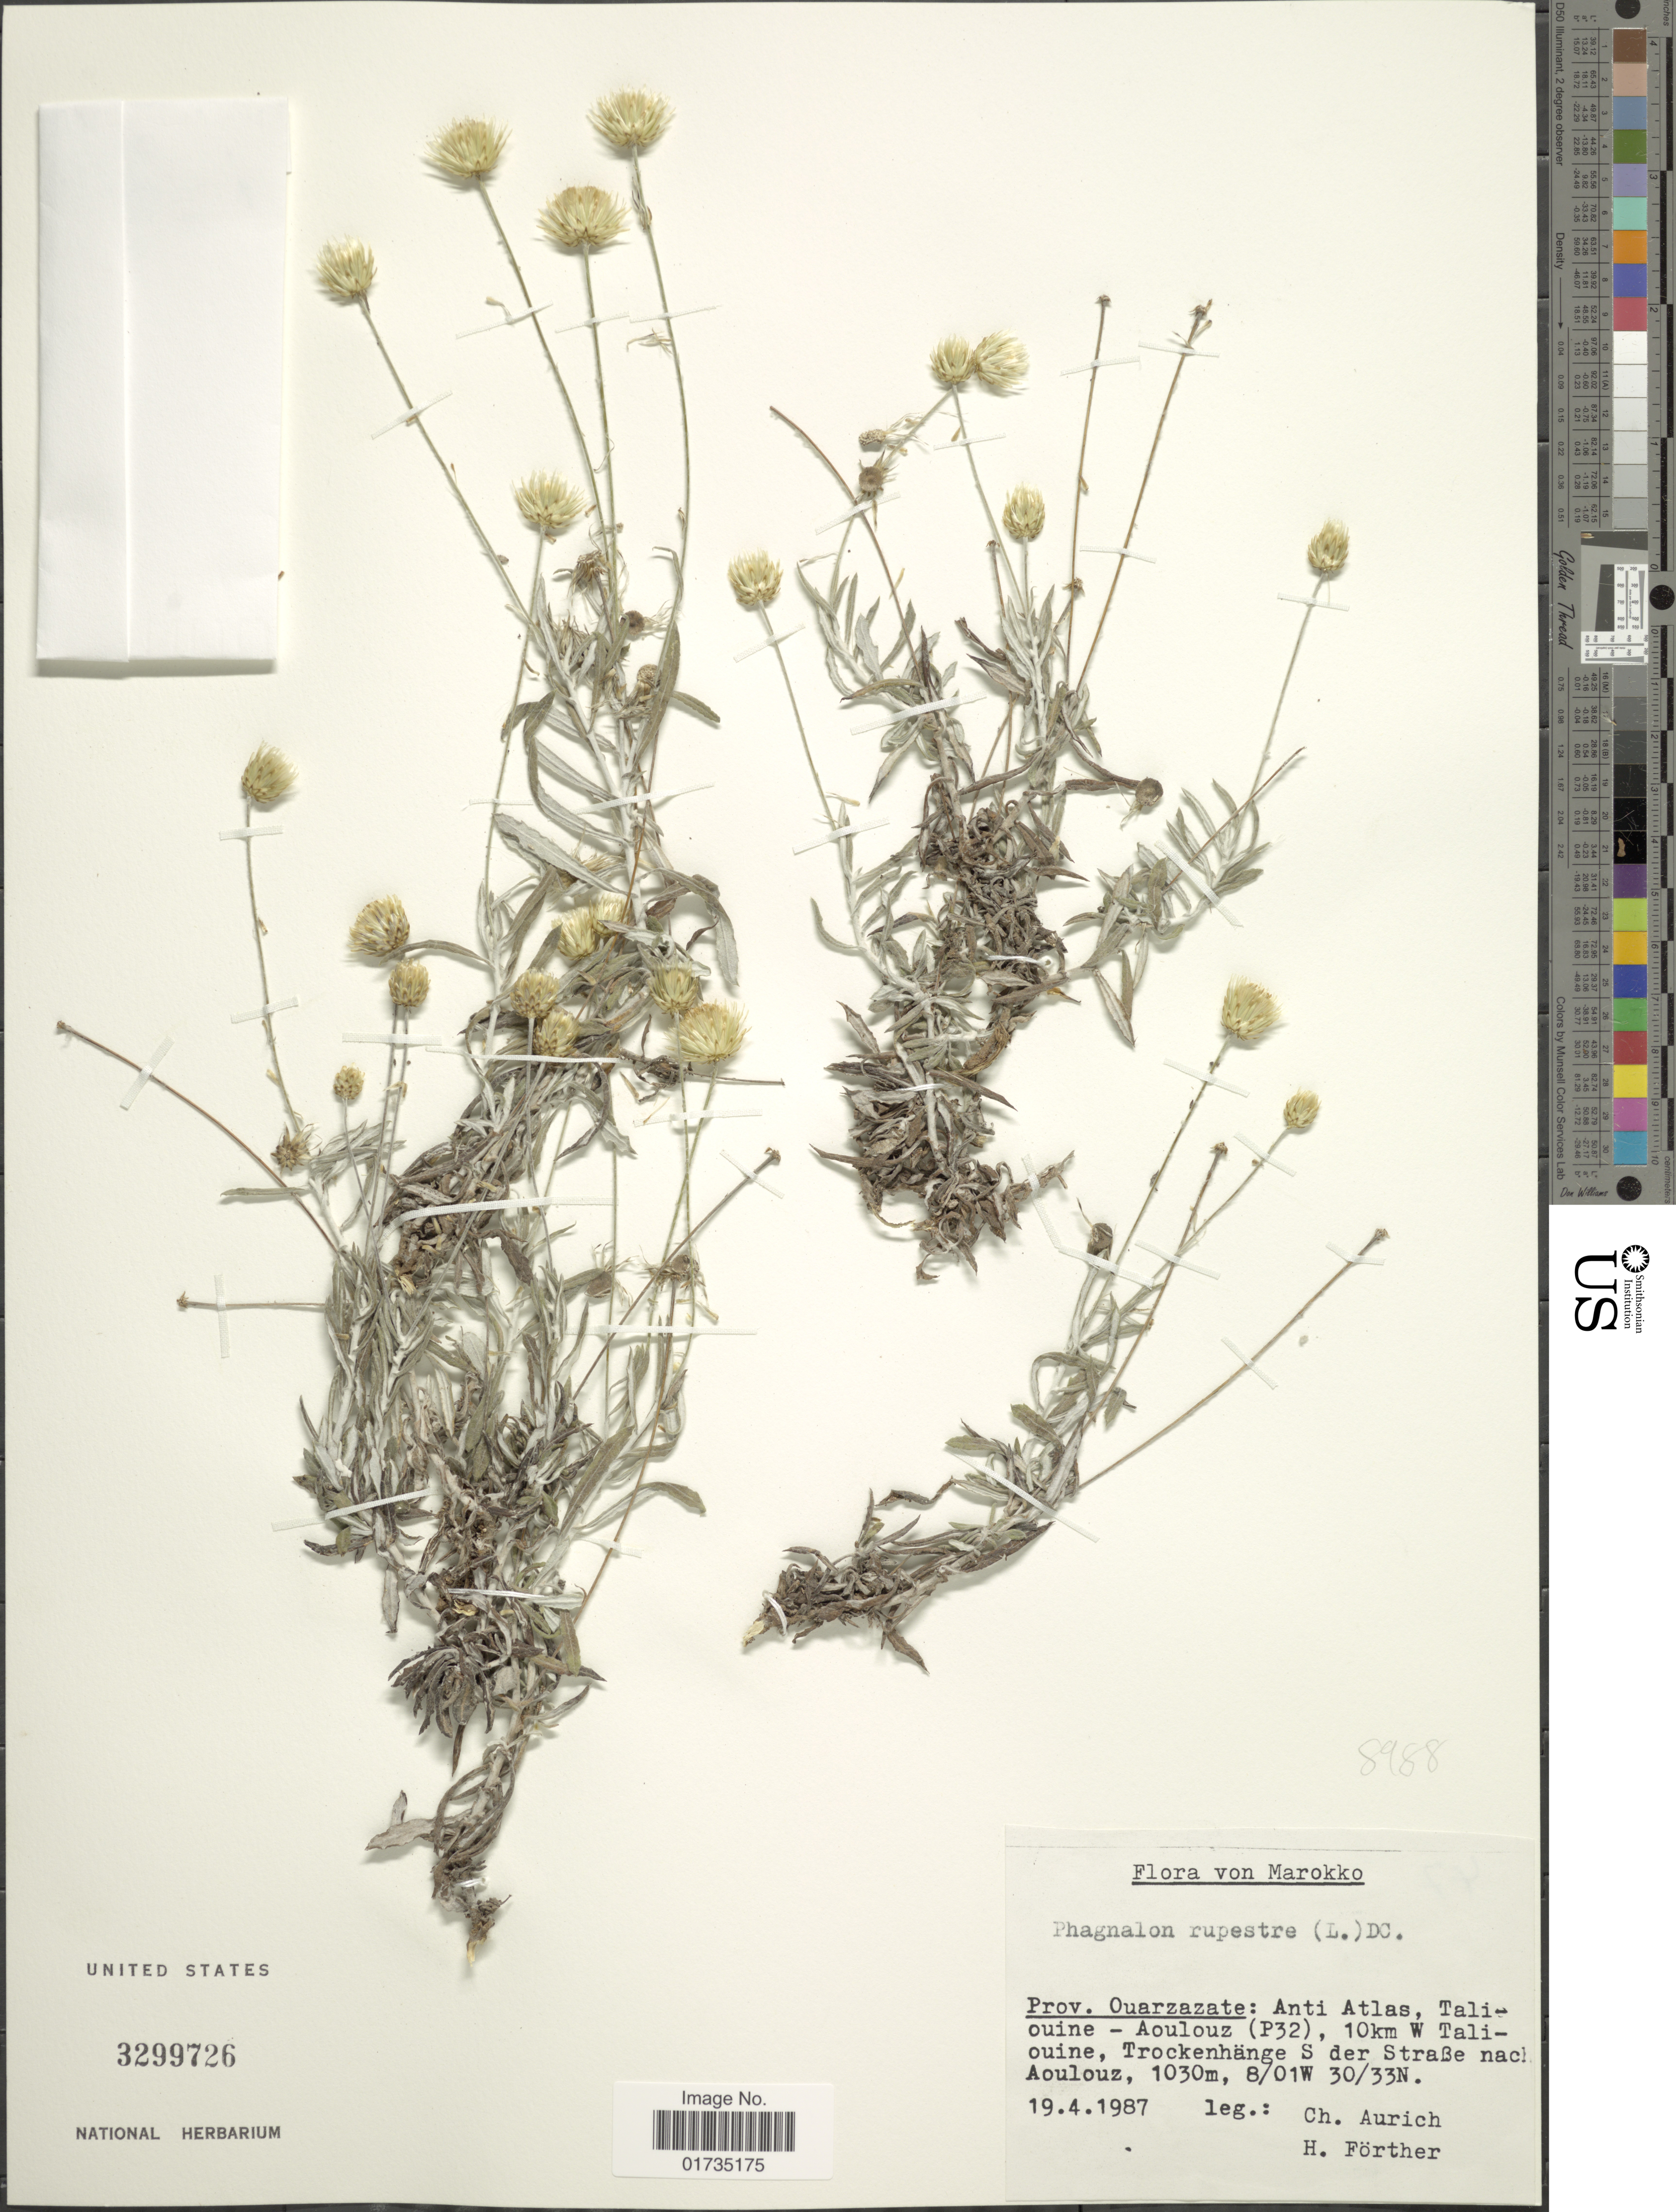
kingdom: Plantae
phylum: Tracheophyta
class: Magnoliopsida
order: Asterales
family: Asteraceae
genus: Phagnalon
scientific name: Phagnalon rupestre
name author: (L.) DC.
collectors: C. Aurich & H. Fôrther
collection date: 1987-04-19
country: Morocco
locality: Marokko. Prov. Ouarzazate: Anti Atlas, Taliouine-Aoulouz (P32), 10km W Taliouine, Trockenhange S der Straße nach Aoulouz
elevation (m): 1030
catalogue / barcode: US 3299726